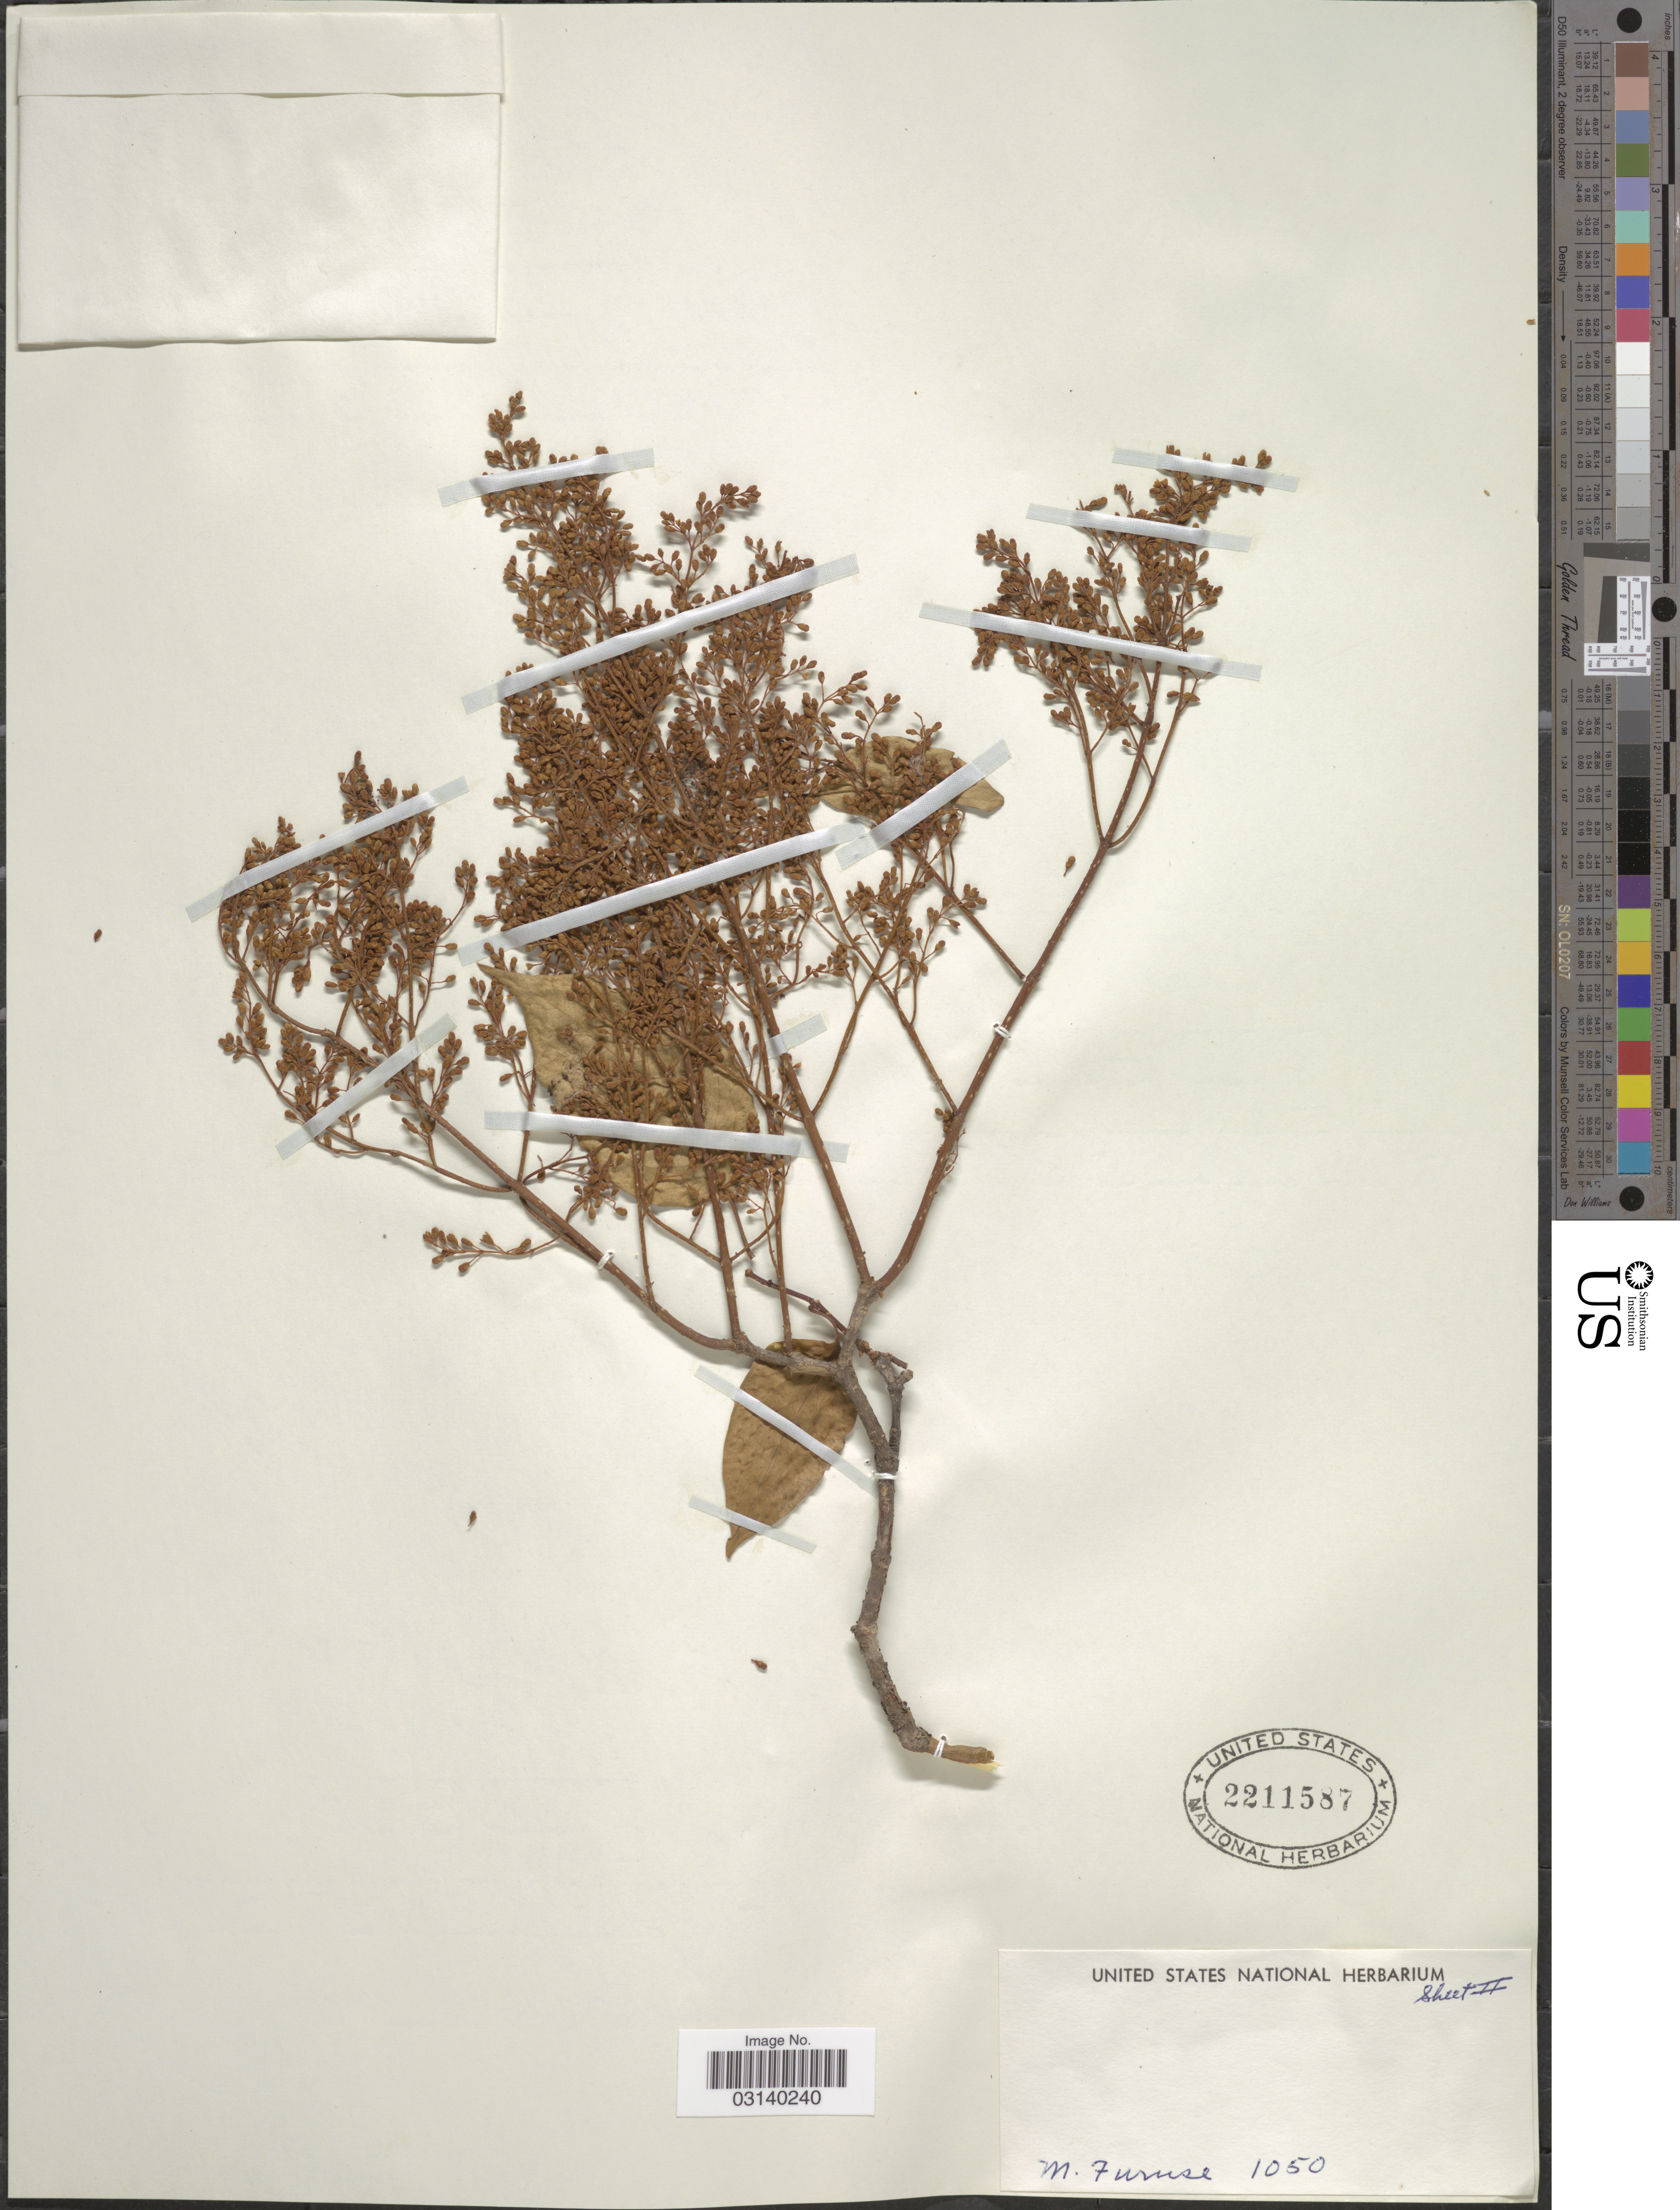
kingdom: Plantae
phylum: Tracheophyta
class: Magnoliopsida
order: Lamiales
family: Oleaceae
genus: Syringa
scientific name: Syringa reticulata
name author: (Blume) H. Hara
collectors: M. Furuse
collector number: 1050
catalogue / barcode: US 2211587